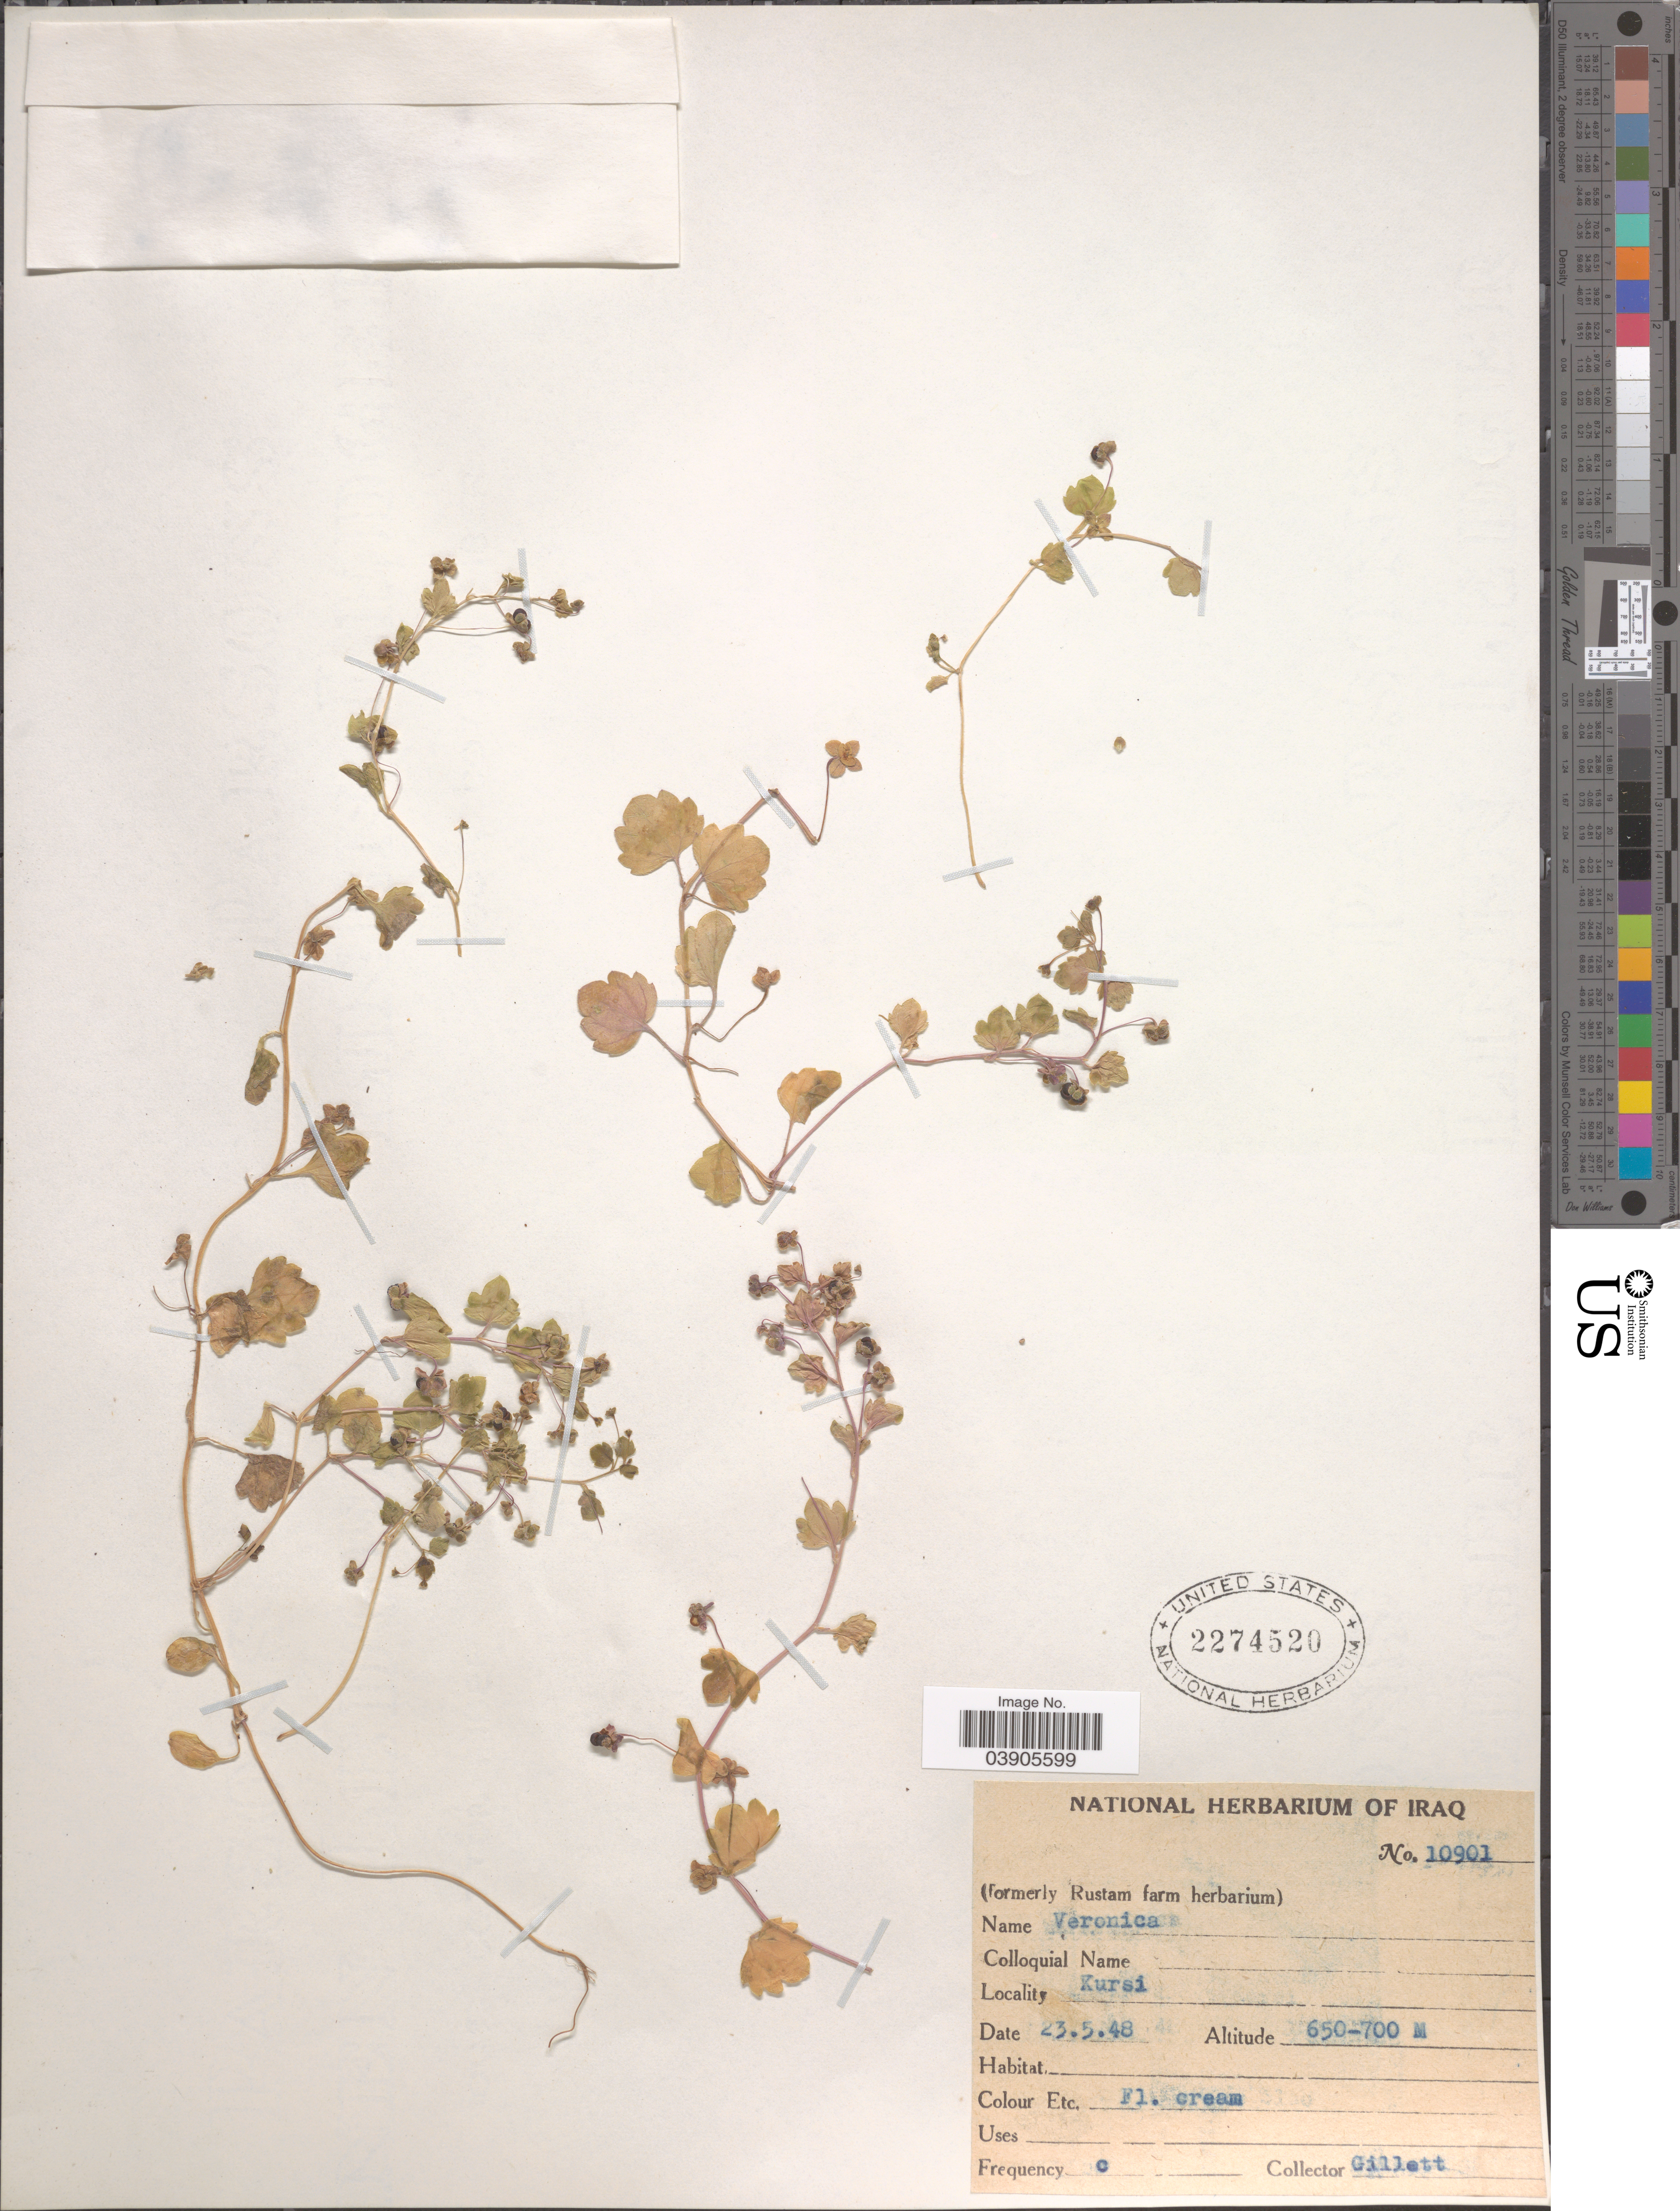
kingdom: Plantae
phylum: Tracheophyta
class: Magnoliopsida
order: Lamiales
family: Plantaginaceae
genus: Veronica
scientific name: Veronica cymbalaria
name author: M. Bodard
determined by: Albach, Dirk C.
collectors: Gillett, --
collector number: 10901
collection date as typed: Transcribed d/m/y: 23/5/48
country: Iraq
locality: Kursi.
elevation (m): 650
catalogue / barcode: US 2274520